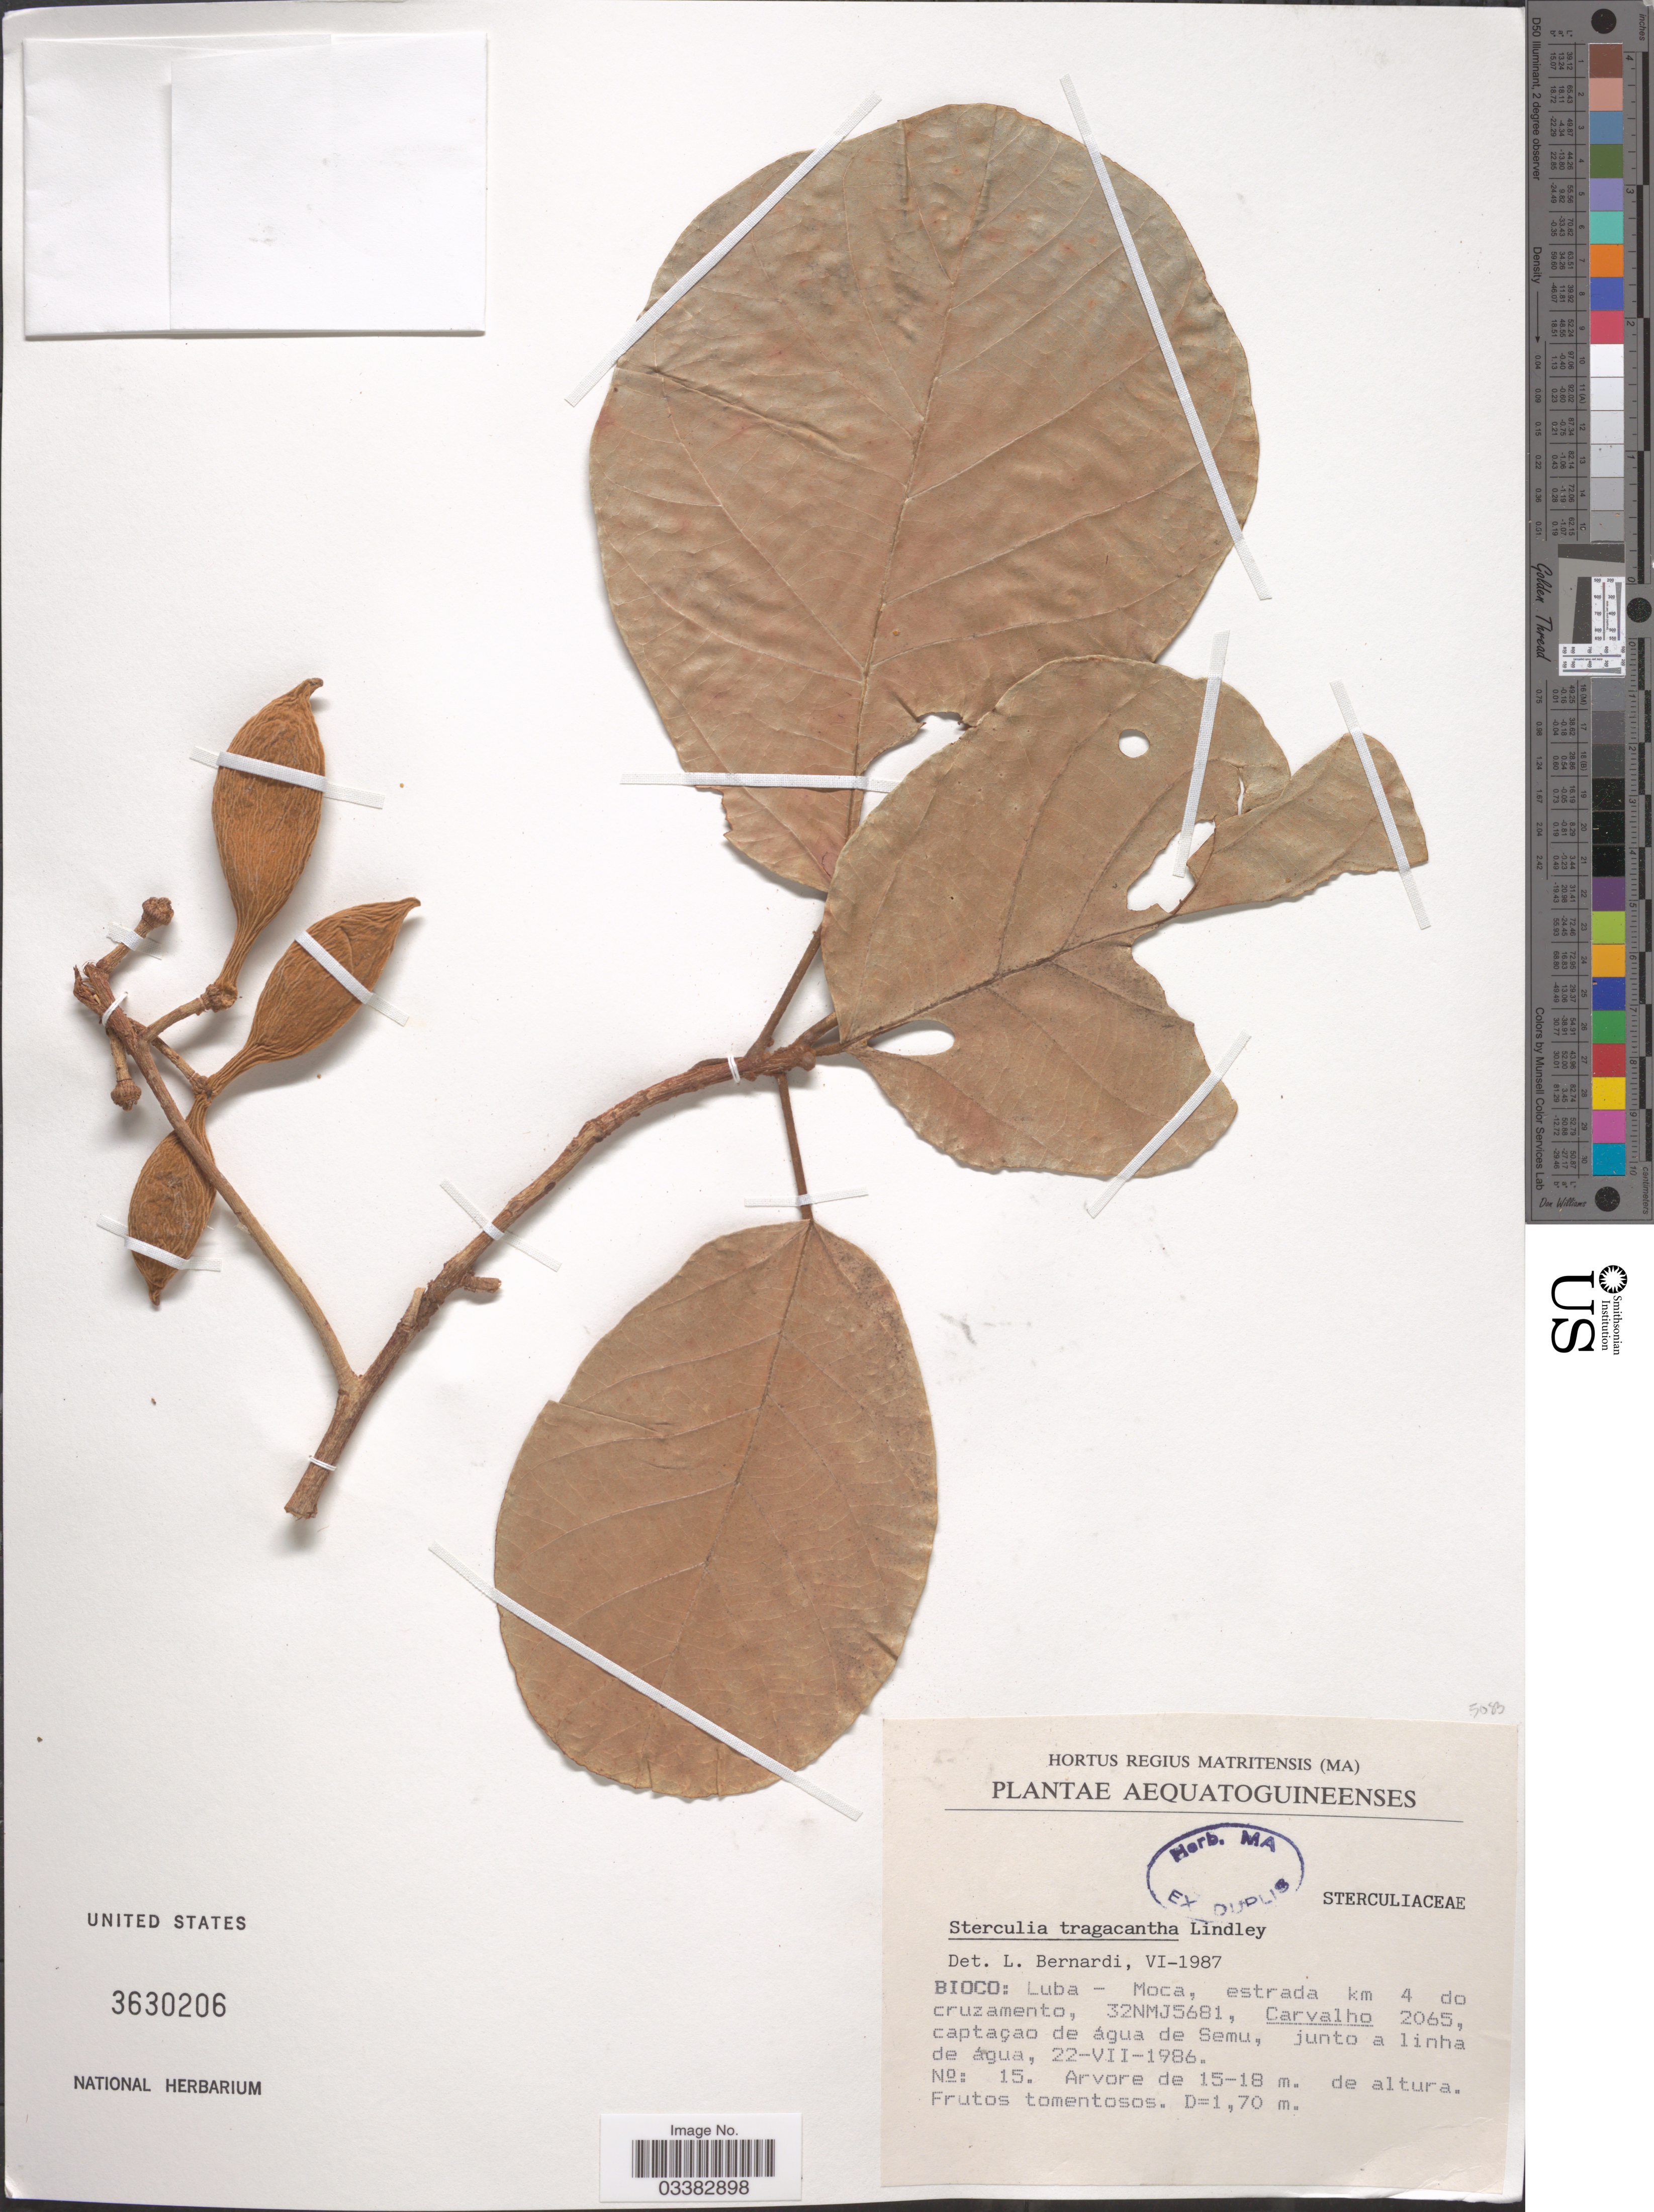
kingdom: Plantae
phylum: Tracheophyta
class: Magnoliopsida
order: Malvales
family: Malvaceae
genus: Sterculia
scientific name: Sterculia tragacantha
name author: Lindl.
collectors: Carvalho, --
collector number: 2065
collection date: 1986-07-22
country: Equatorial Guinea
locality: Aequatoguineenses. Bioco: Luba - Moca, estrada km 4 do cruzamento, 32NMJ5681. Captaçao de água de Semu, junto a linha de água.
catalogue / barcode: US 3630206